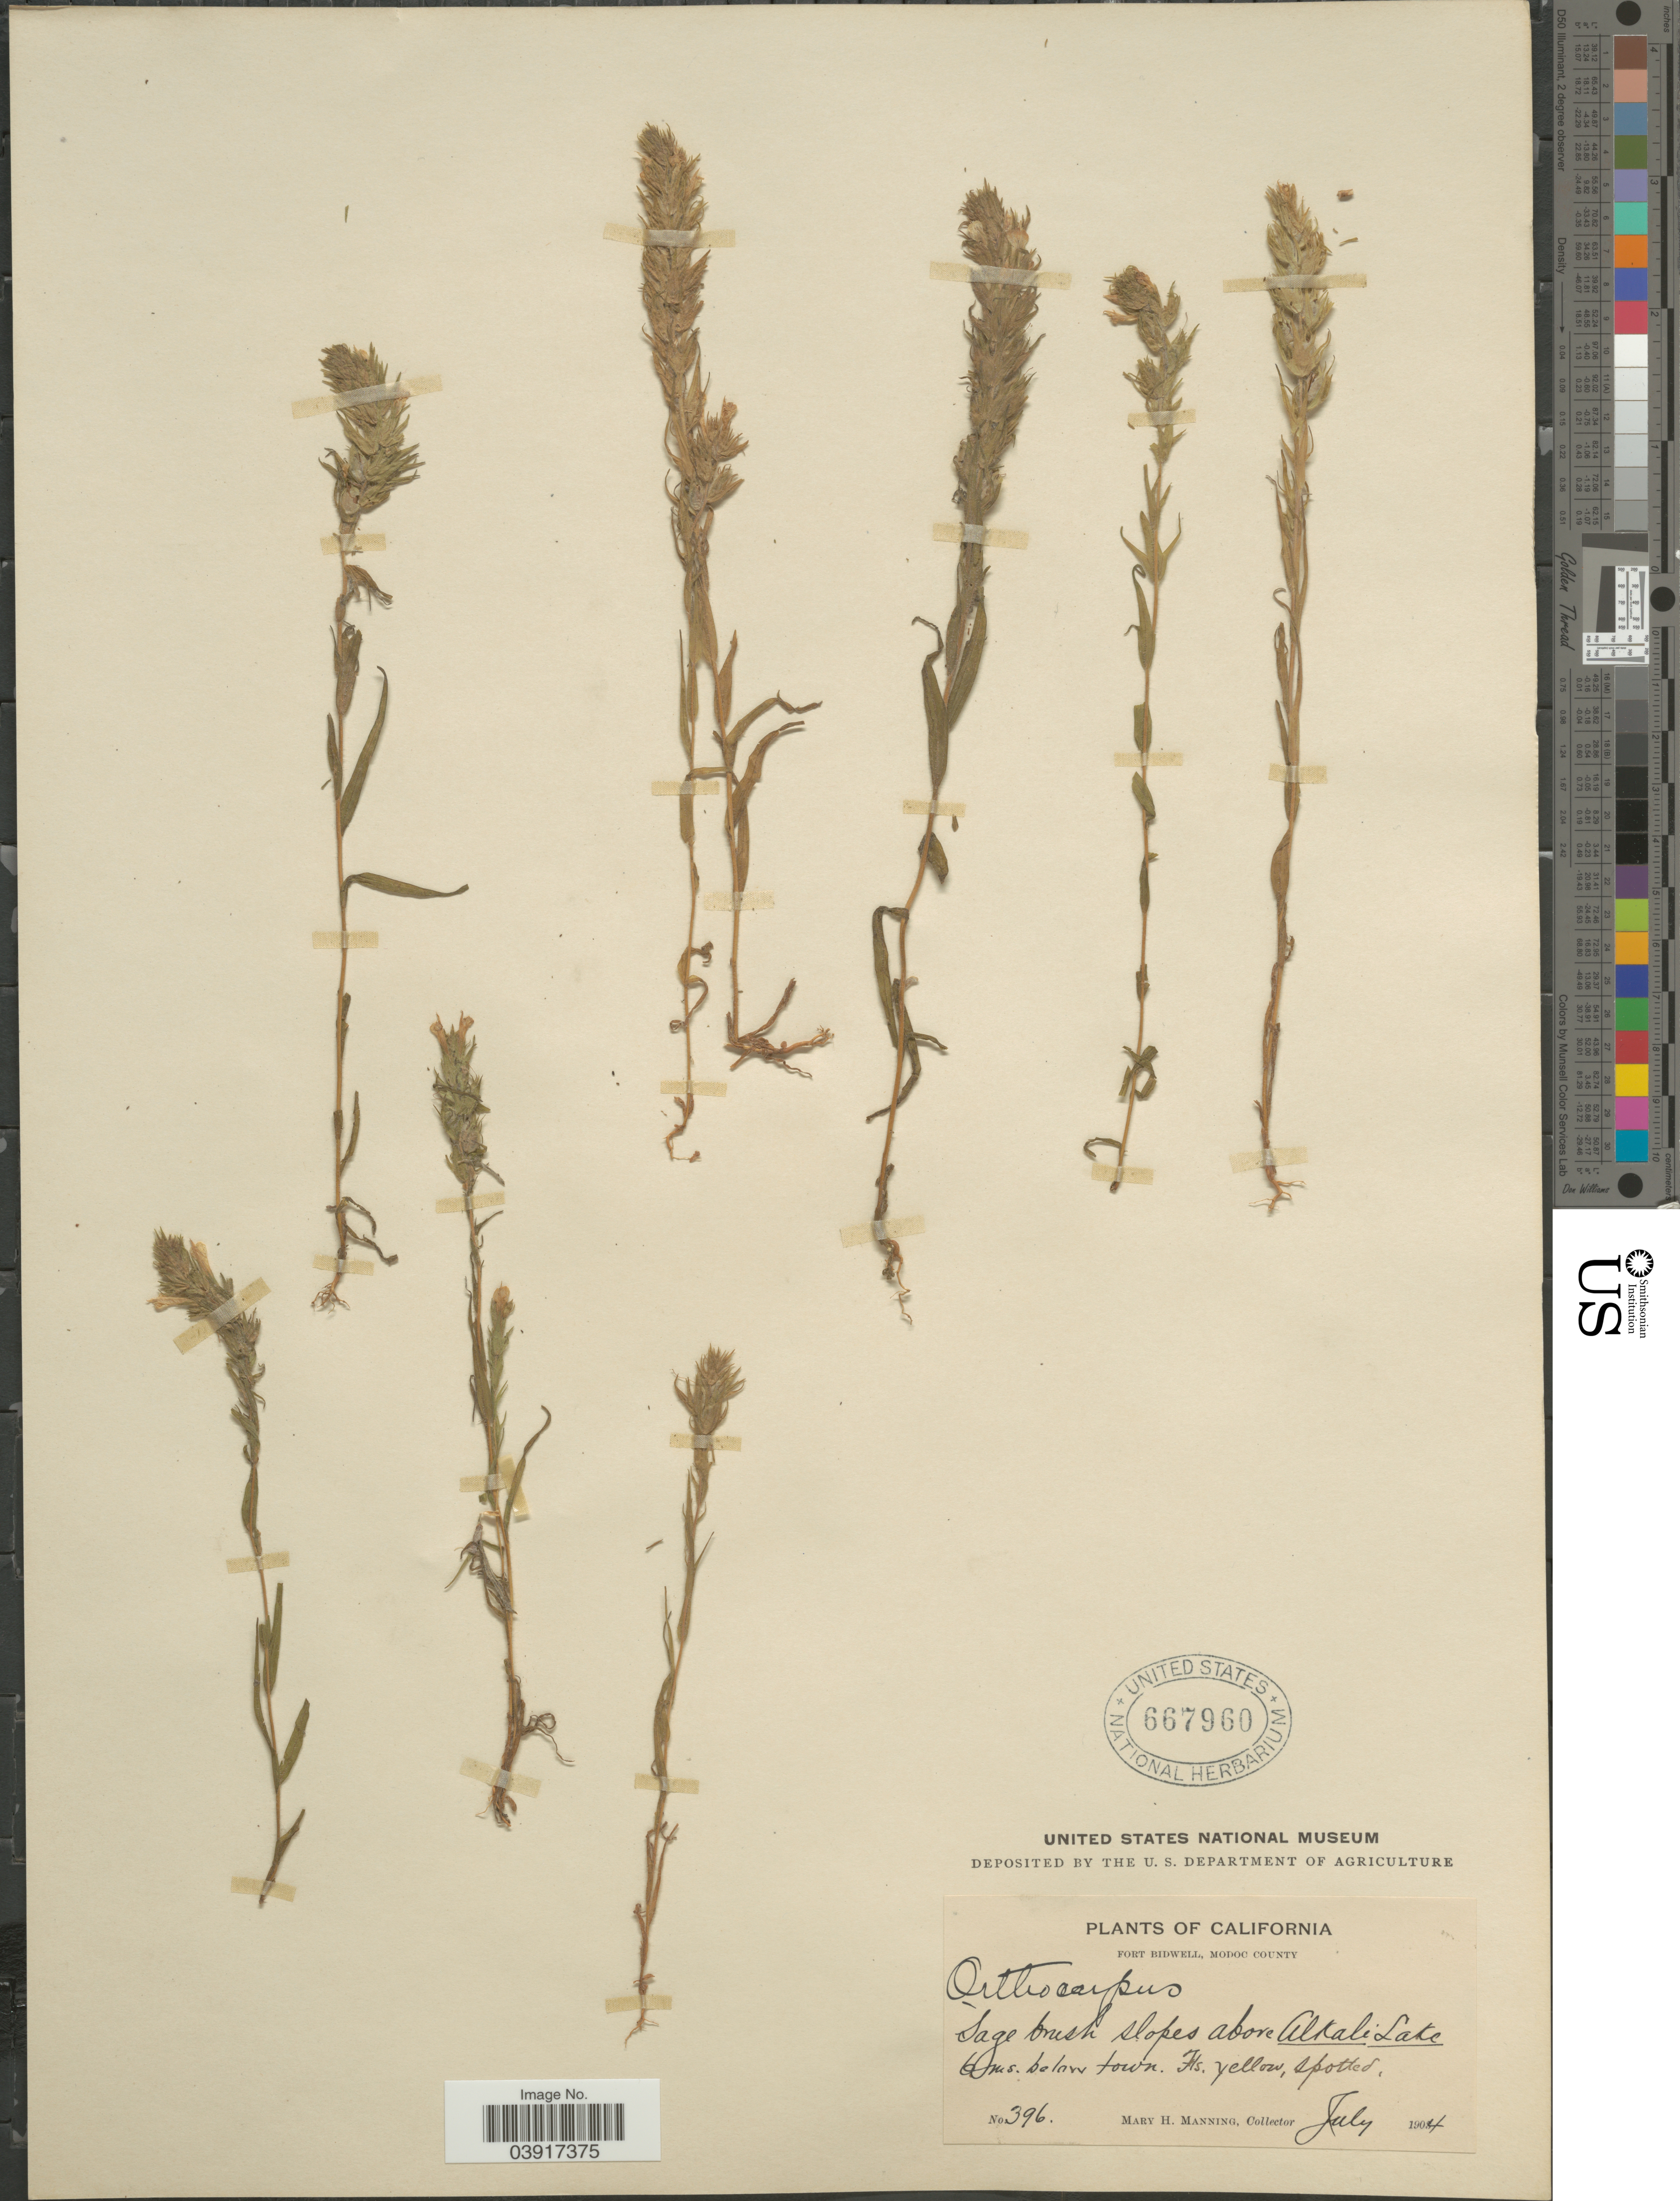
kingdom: Plantae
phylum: Tracheophyta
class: Magnoliopsida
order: Lamiales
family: Orobanchaceae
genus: Orthocarpus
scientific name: Orthocarpus hispidus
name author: Benth.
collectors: M. Manning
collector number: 396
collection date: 1904-07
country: United States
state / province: California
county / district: Modoc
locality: Fort Bidwell, Modoc County. Sage brush slopes above Alkali Lake. 6 ms. below town.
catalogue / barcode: US 667960